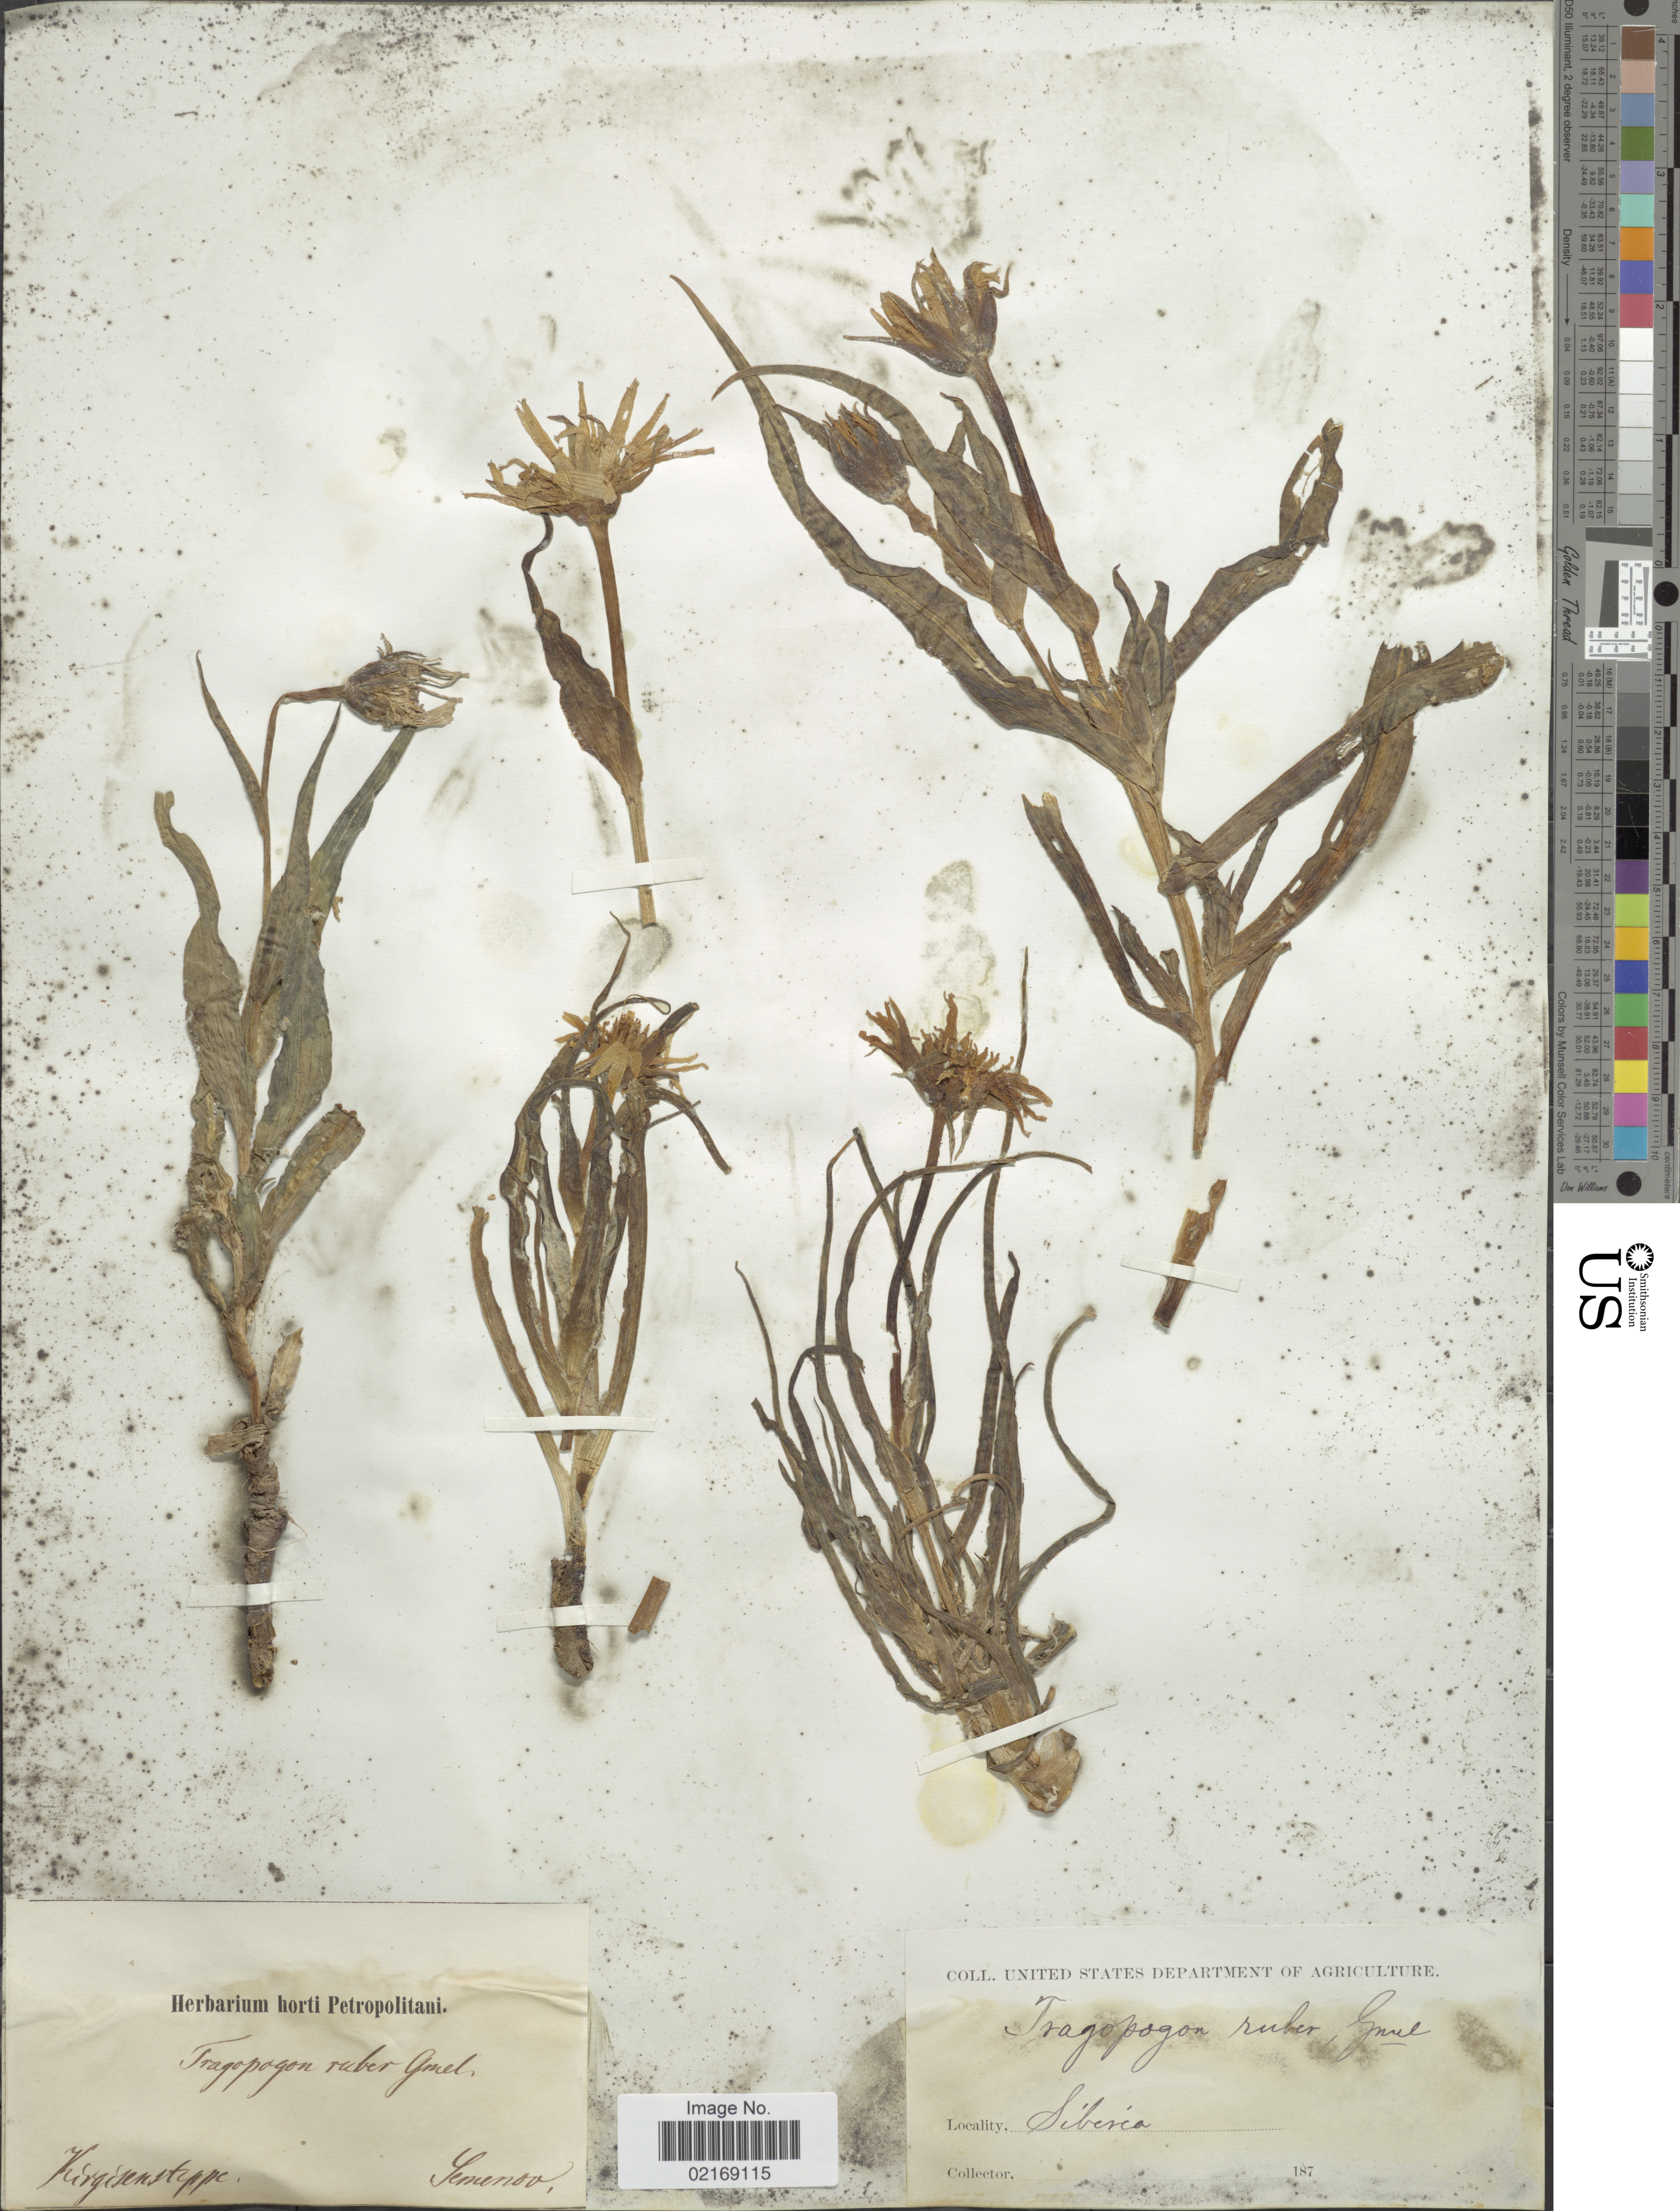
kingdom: Plantae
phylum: Tracheophyta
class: Magnoliopsida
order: Asterales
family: Asteraceae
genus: Tragopogon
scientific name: Tragopogon ruber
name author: S.G. Gmel.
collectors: -- Semenov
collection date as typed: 187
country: Kazakhstan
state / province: Qaraghandy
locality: Kirgisensteppe. Siberia. (Now Kazakh Steppe).